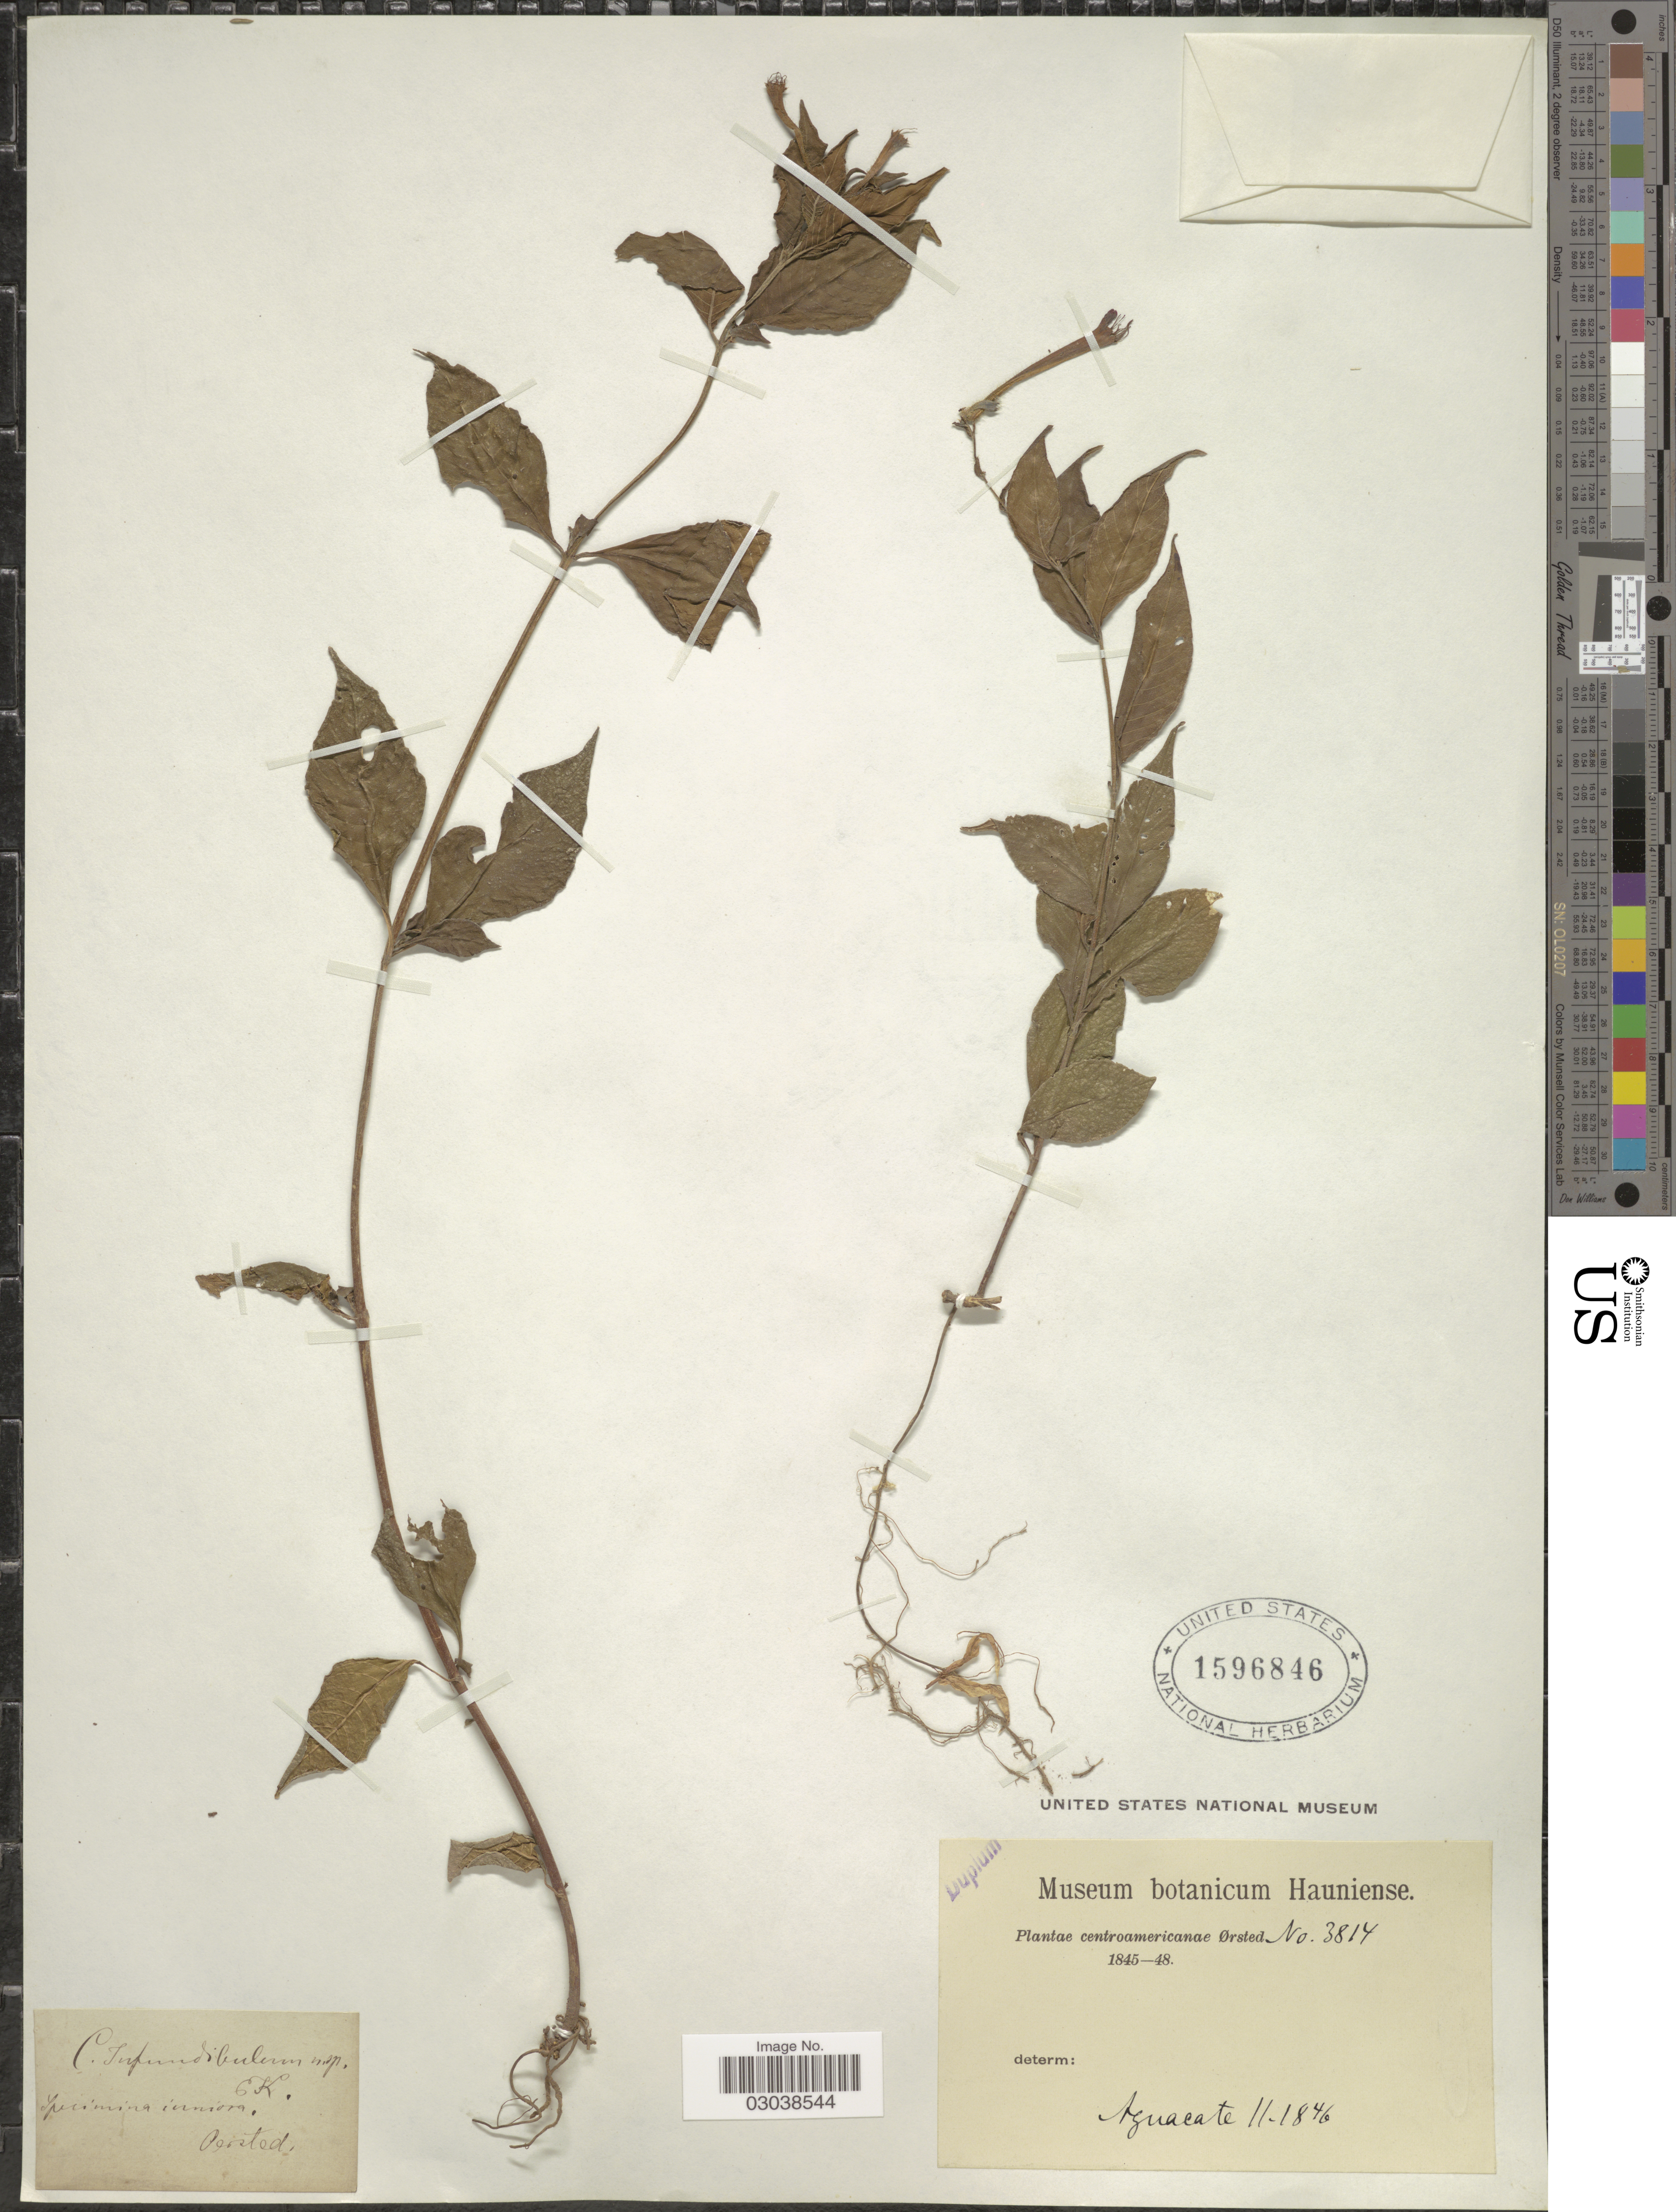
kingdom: Plantae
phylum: Tracheophyta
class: Magnoliopsida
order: Myrtales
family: Lythraceae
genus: Cuphea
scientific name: Cuphea infundibulum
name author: Koehne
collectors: Ørsted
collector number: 3814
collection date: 1846-11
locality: Centroamericanae, Aguacate.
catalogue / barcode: US 1596846